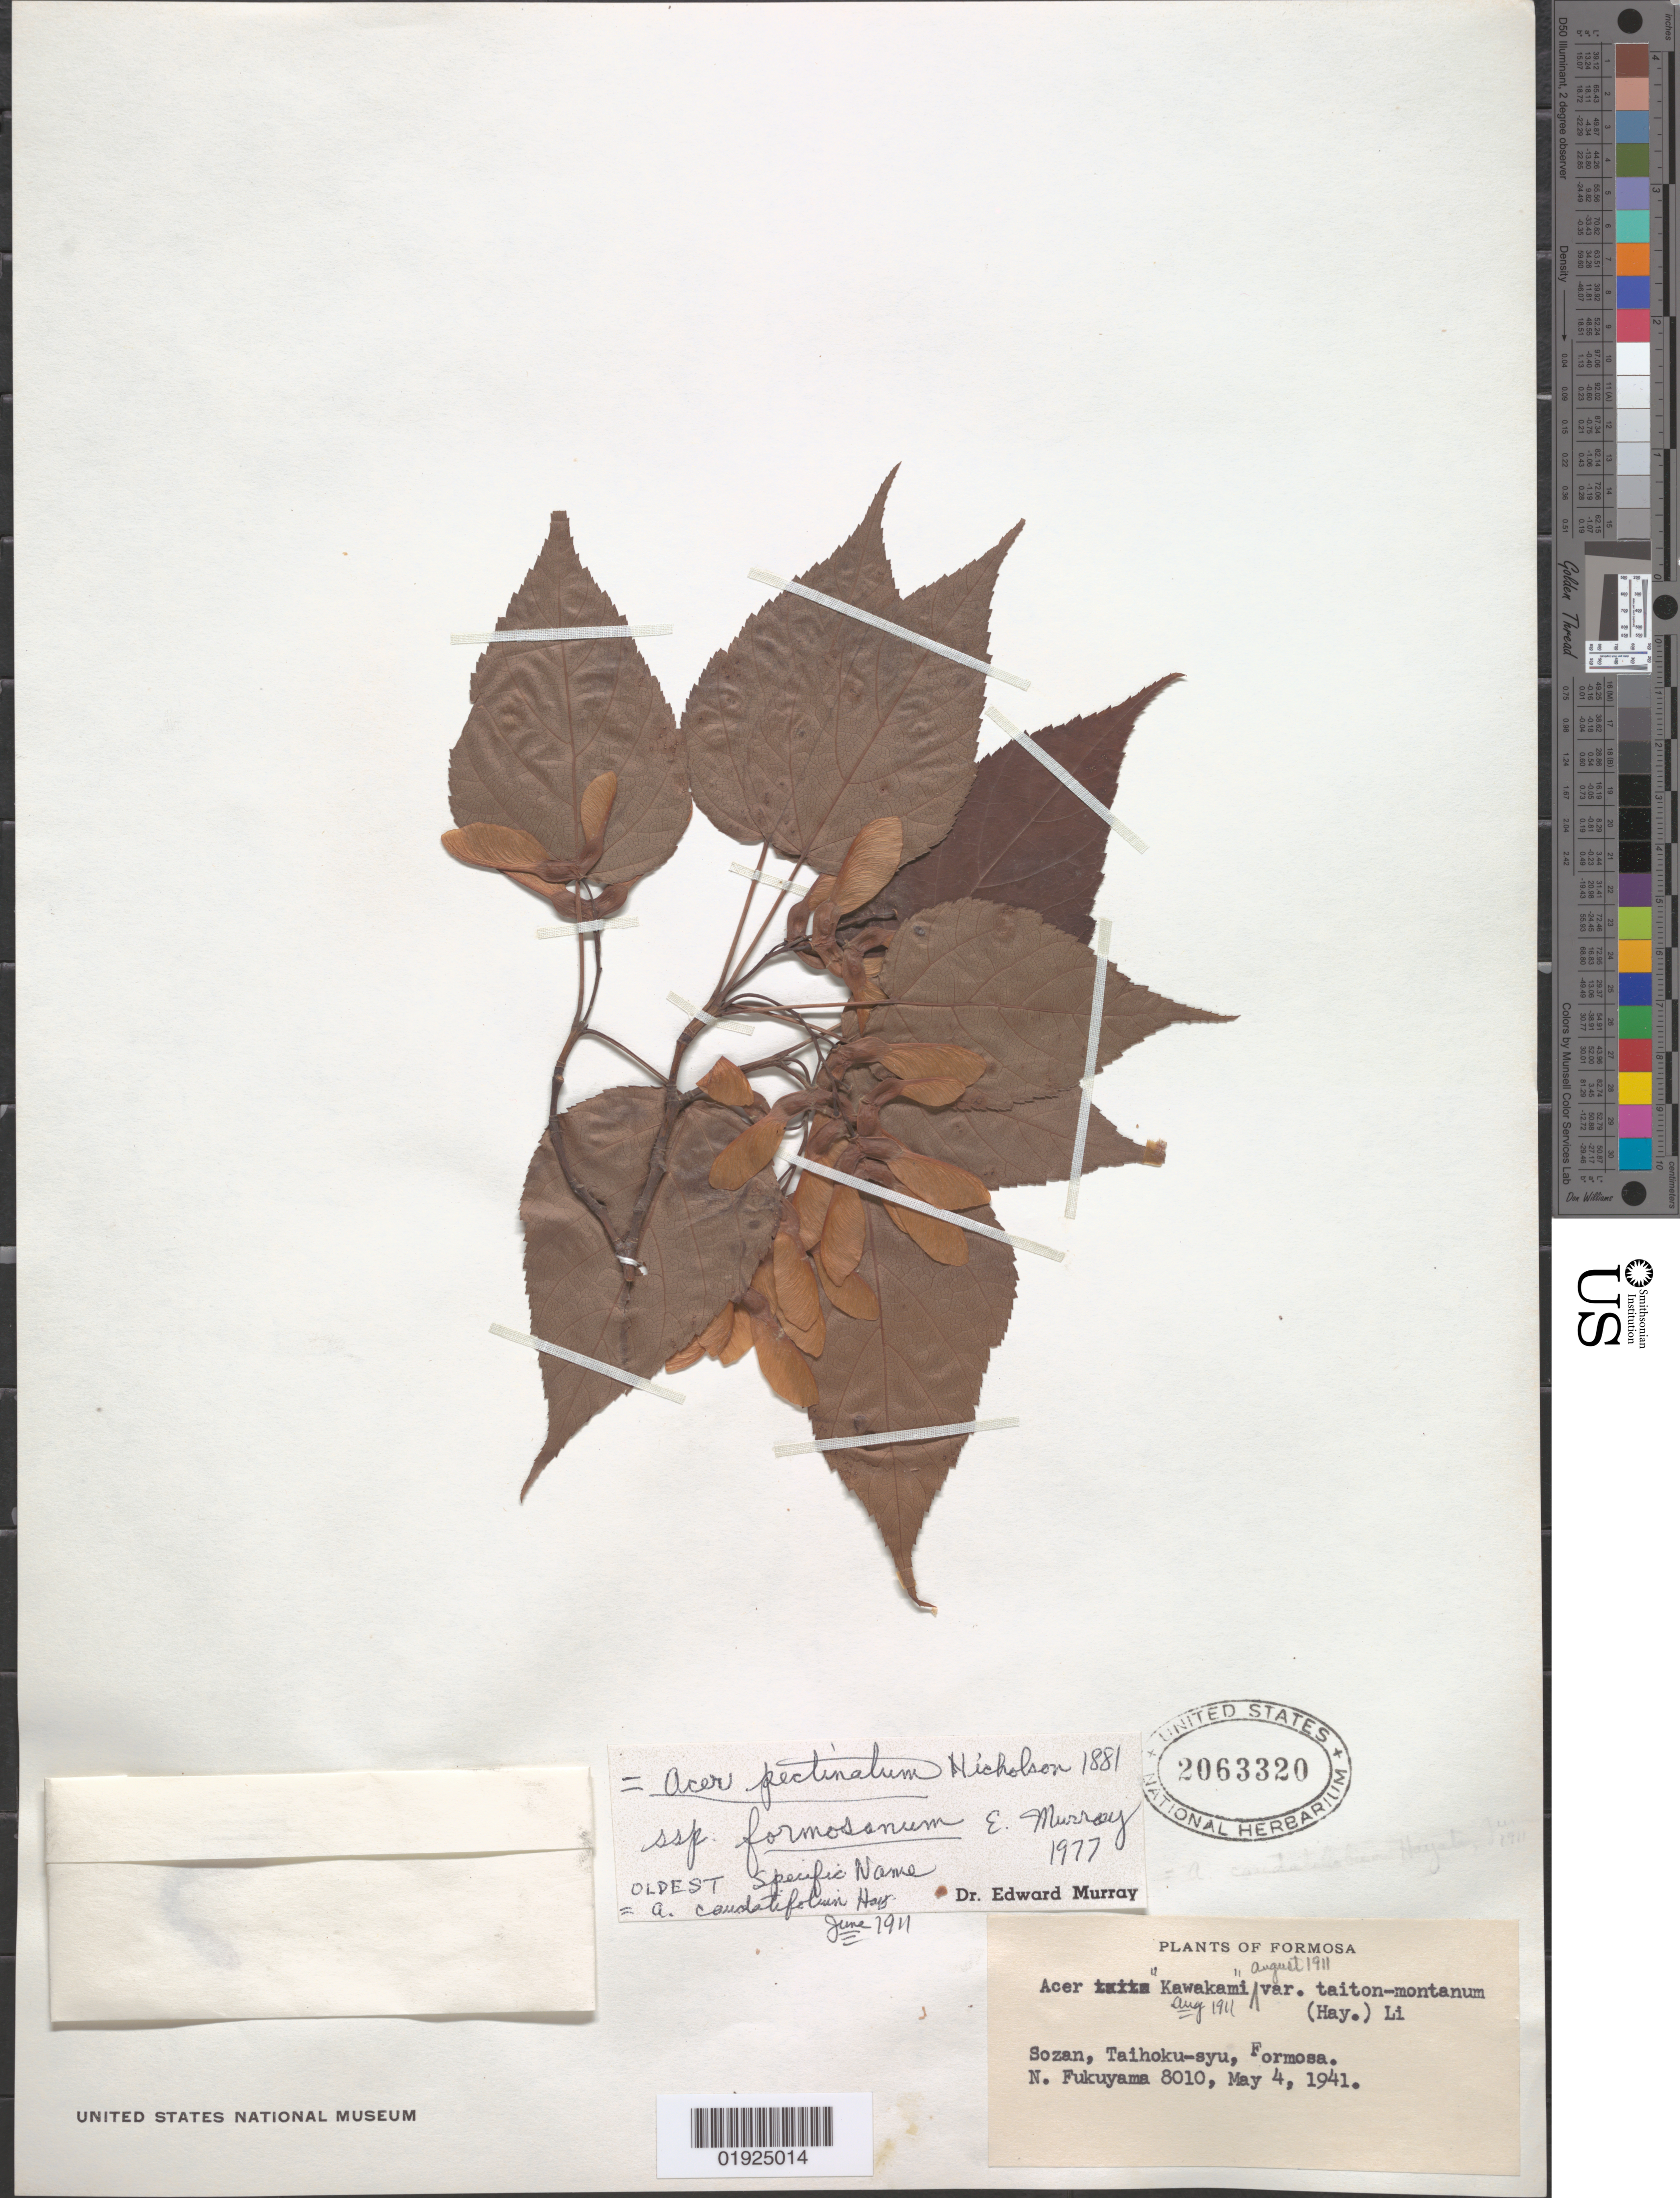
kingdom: Plantae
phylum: Tracheophyta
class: Magnoliopsida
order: Sapindales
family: Sapindaceae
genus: Acer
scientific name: Acer pectinatum subsp. formosanum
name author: A.E. Murray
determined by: Murray, Edward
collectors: N. Fukuyama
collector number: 8010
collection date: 1941-05-04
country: Taiwan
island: Taiwan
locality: Formosa [Taiwan], Sozan, Taihoku-syu [Taipei?]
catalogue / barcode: US 2063320